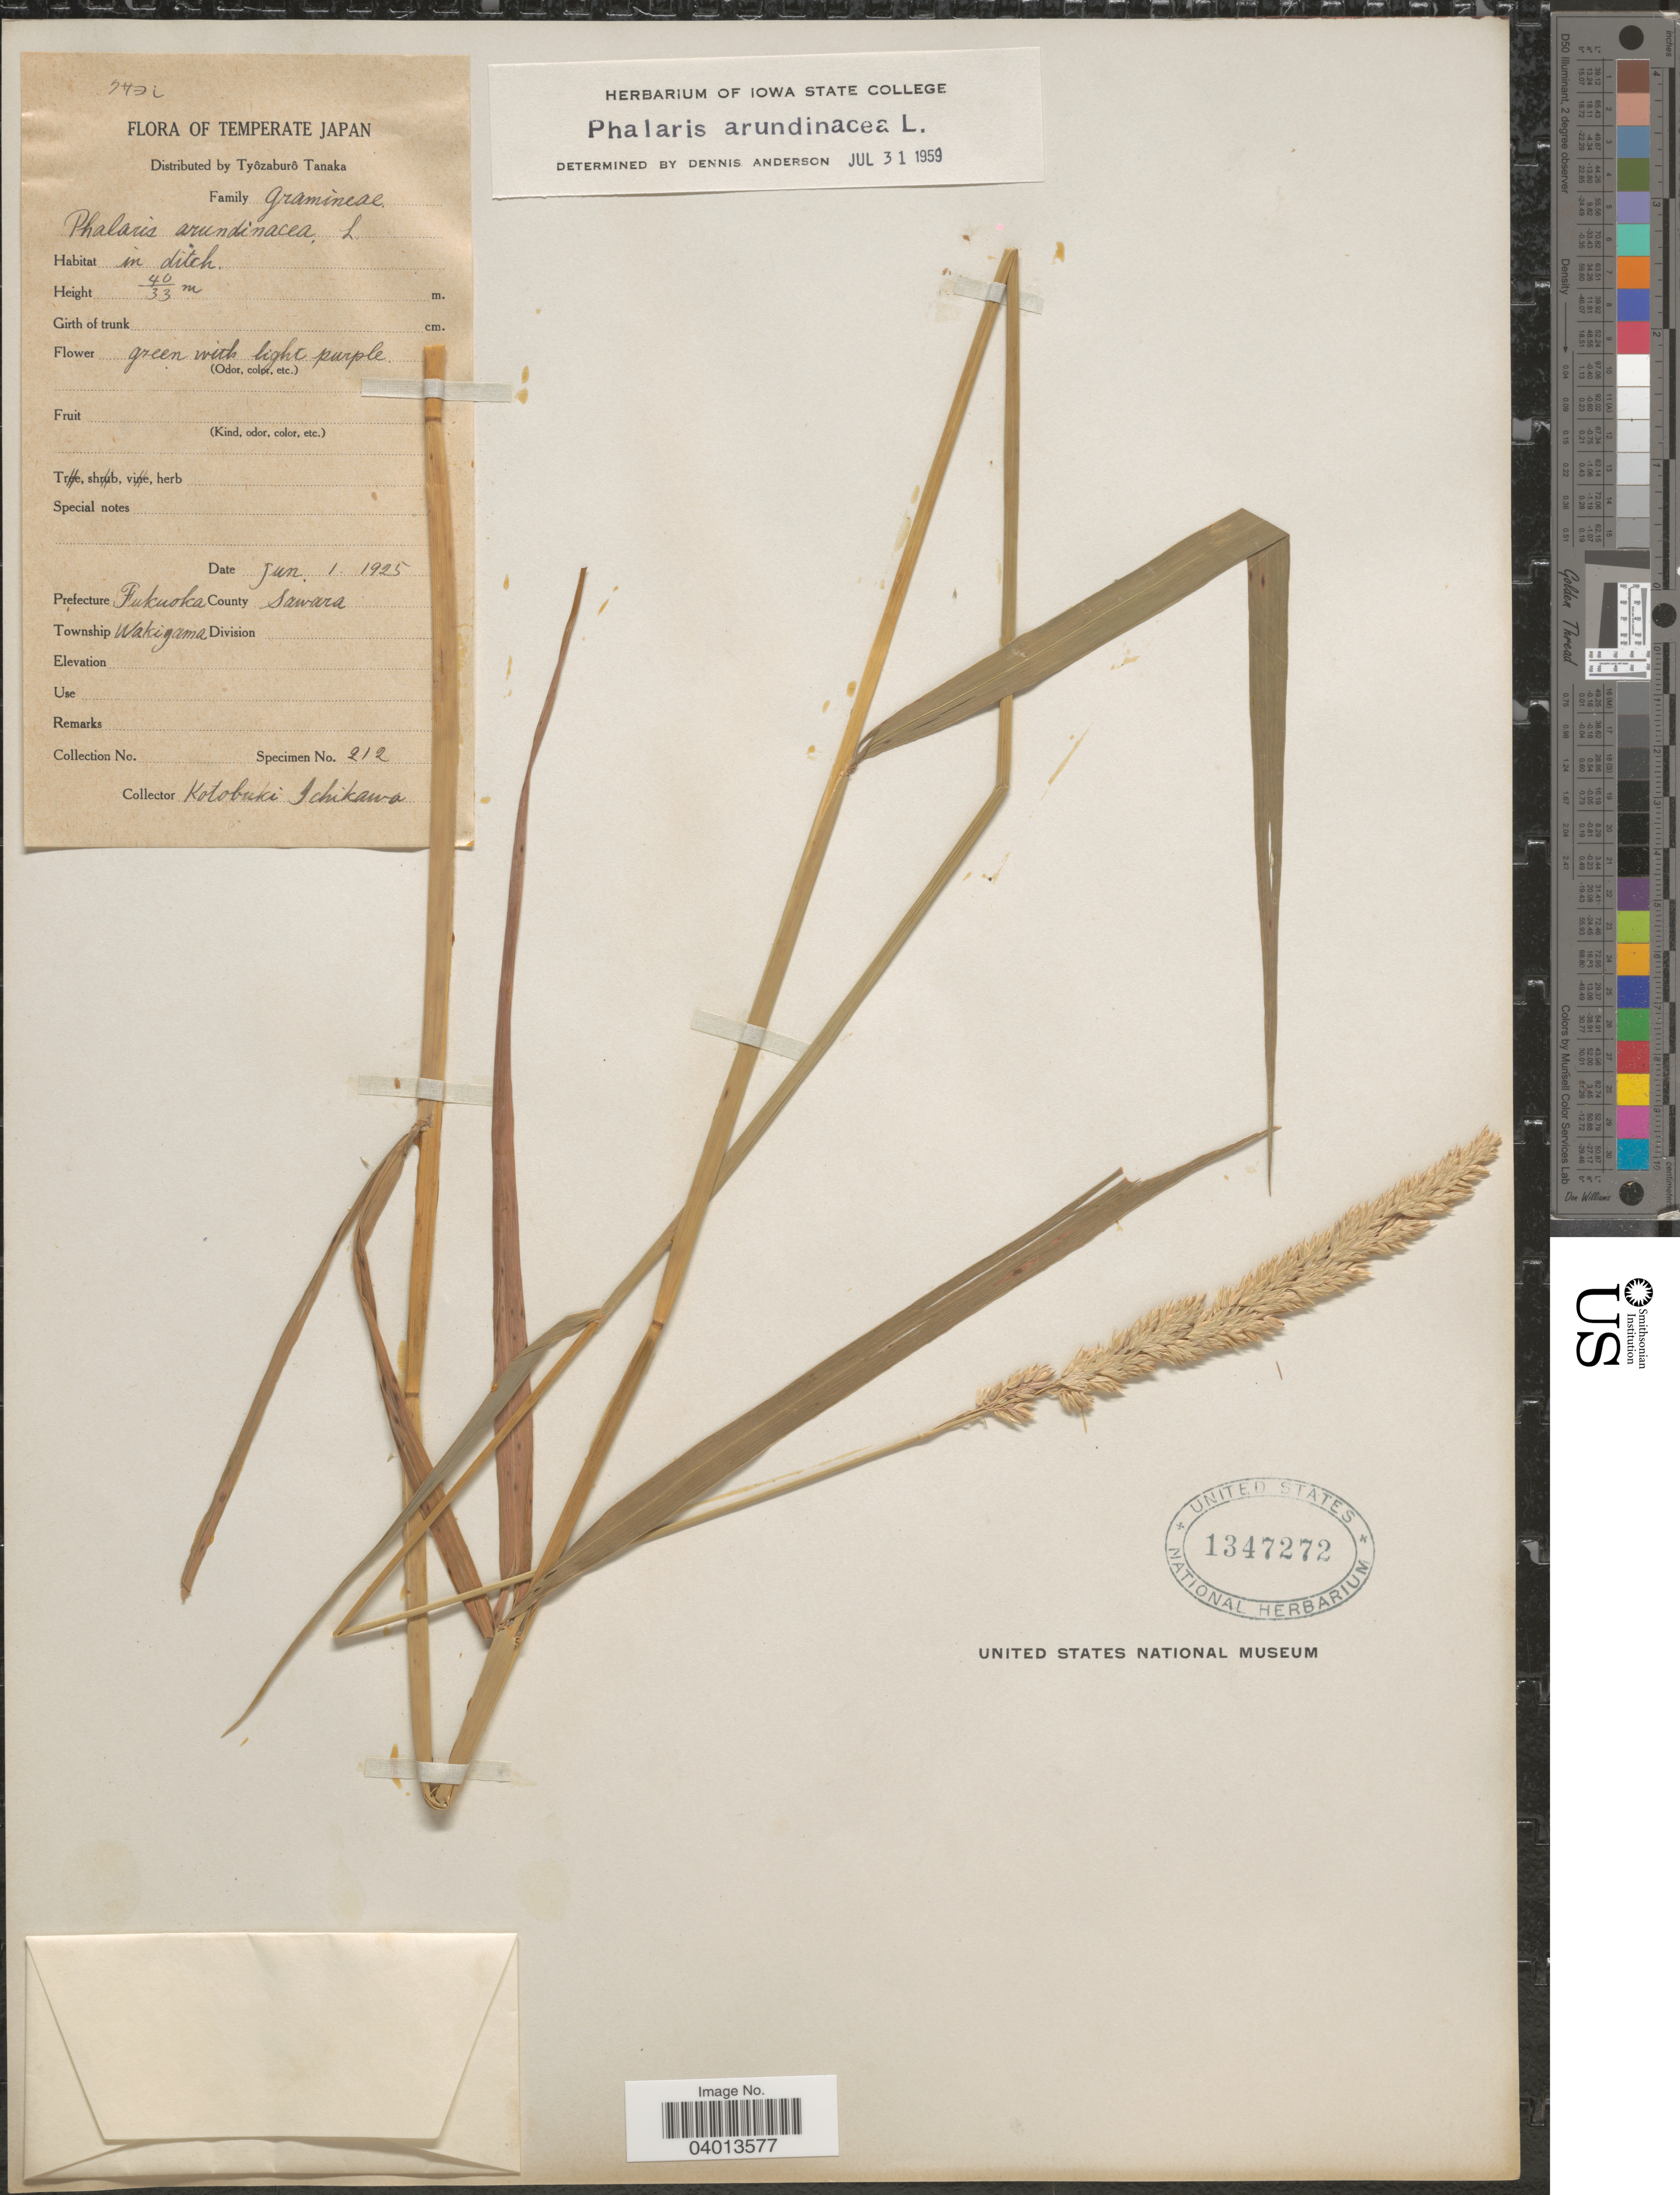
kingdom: Plantae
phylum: Tracheophyta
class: Liliopsida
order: Poales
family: Poaceae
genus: Phalaris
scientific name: Phalaris arundinacea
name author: L.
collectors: K. Schikawa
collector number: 212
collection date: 1925-06-01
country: Japan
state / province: Hukuoka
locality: Temperate Japan. Prefecture Fukuoka. County Sawara. Township Wakigama.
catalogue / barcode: US 1347272